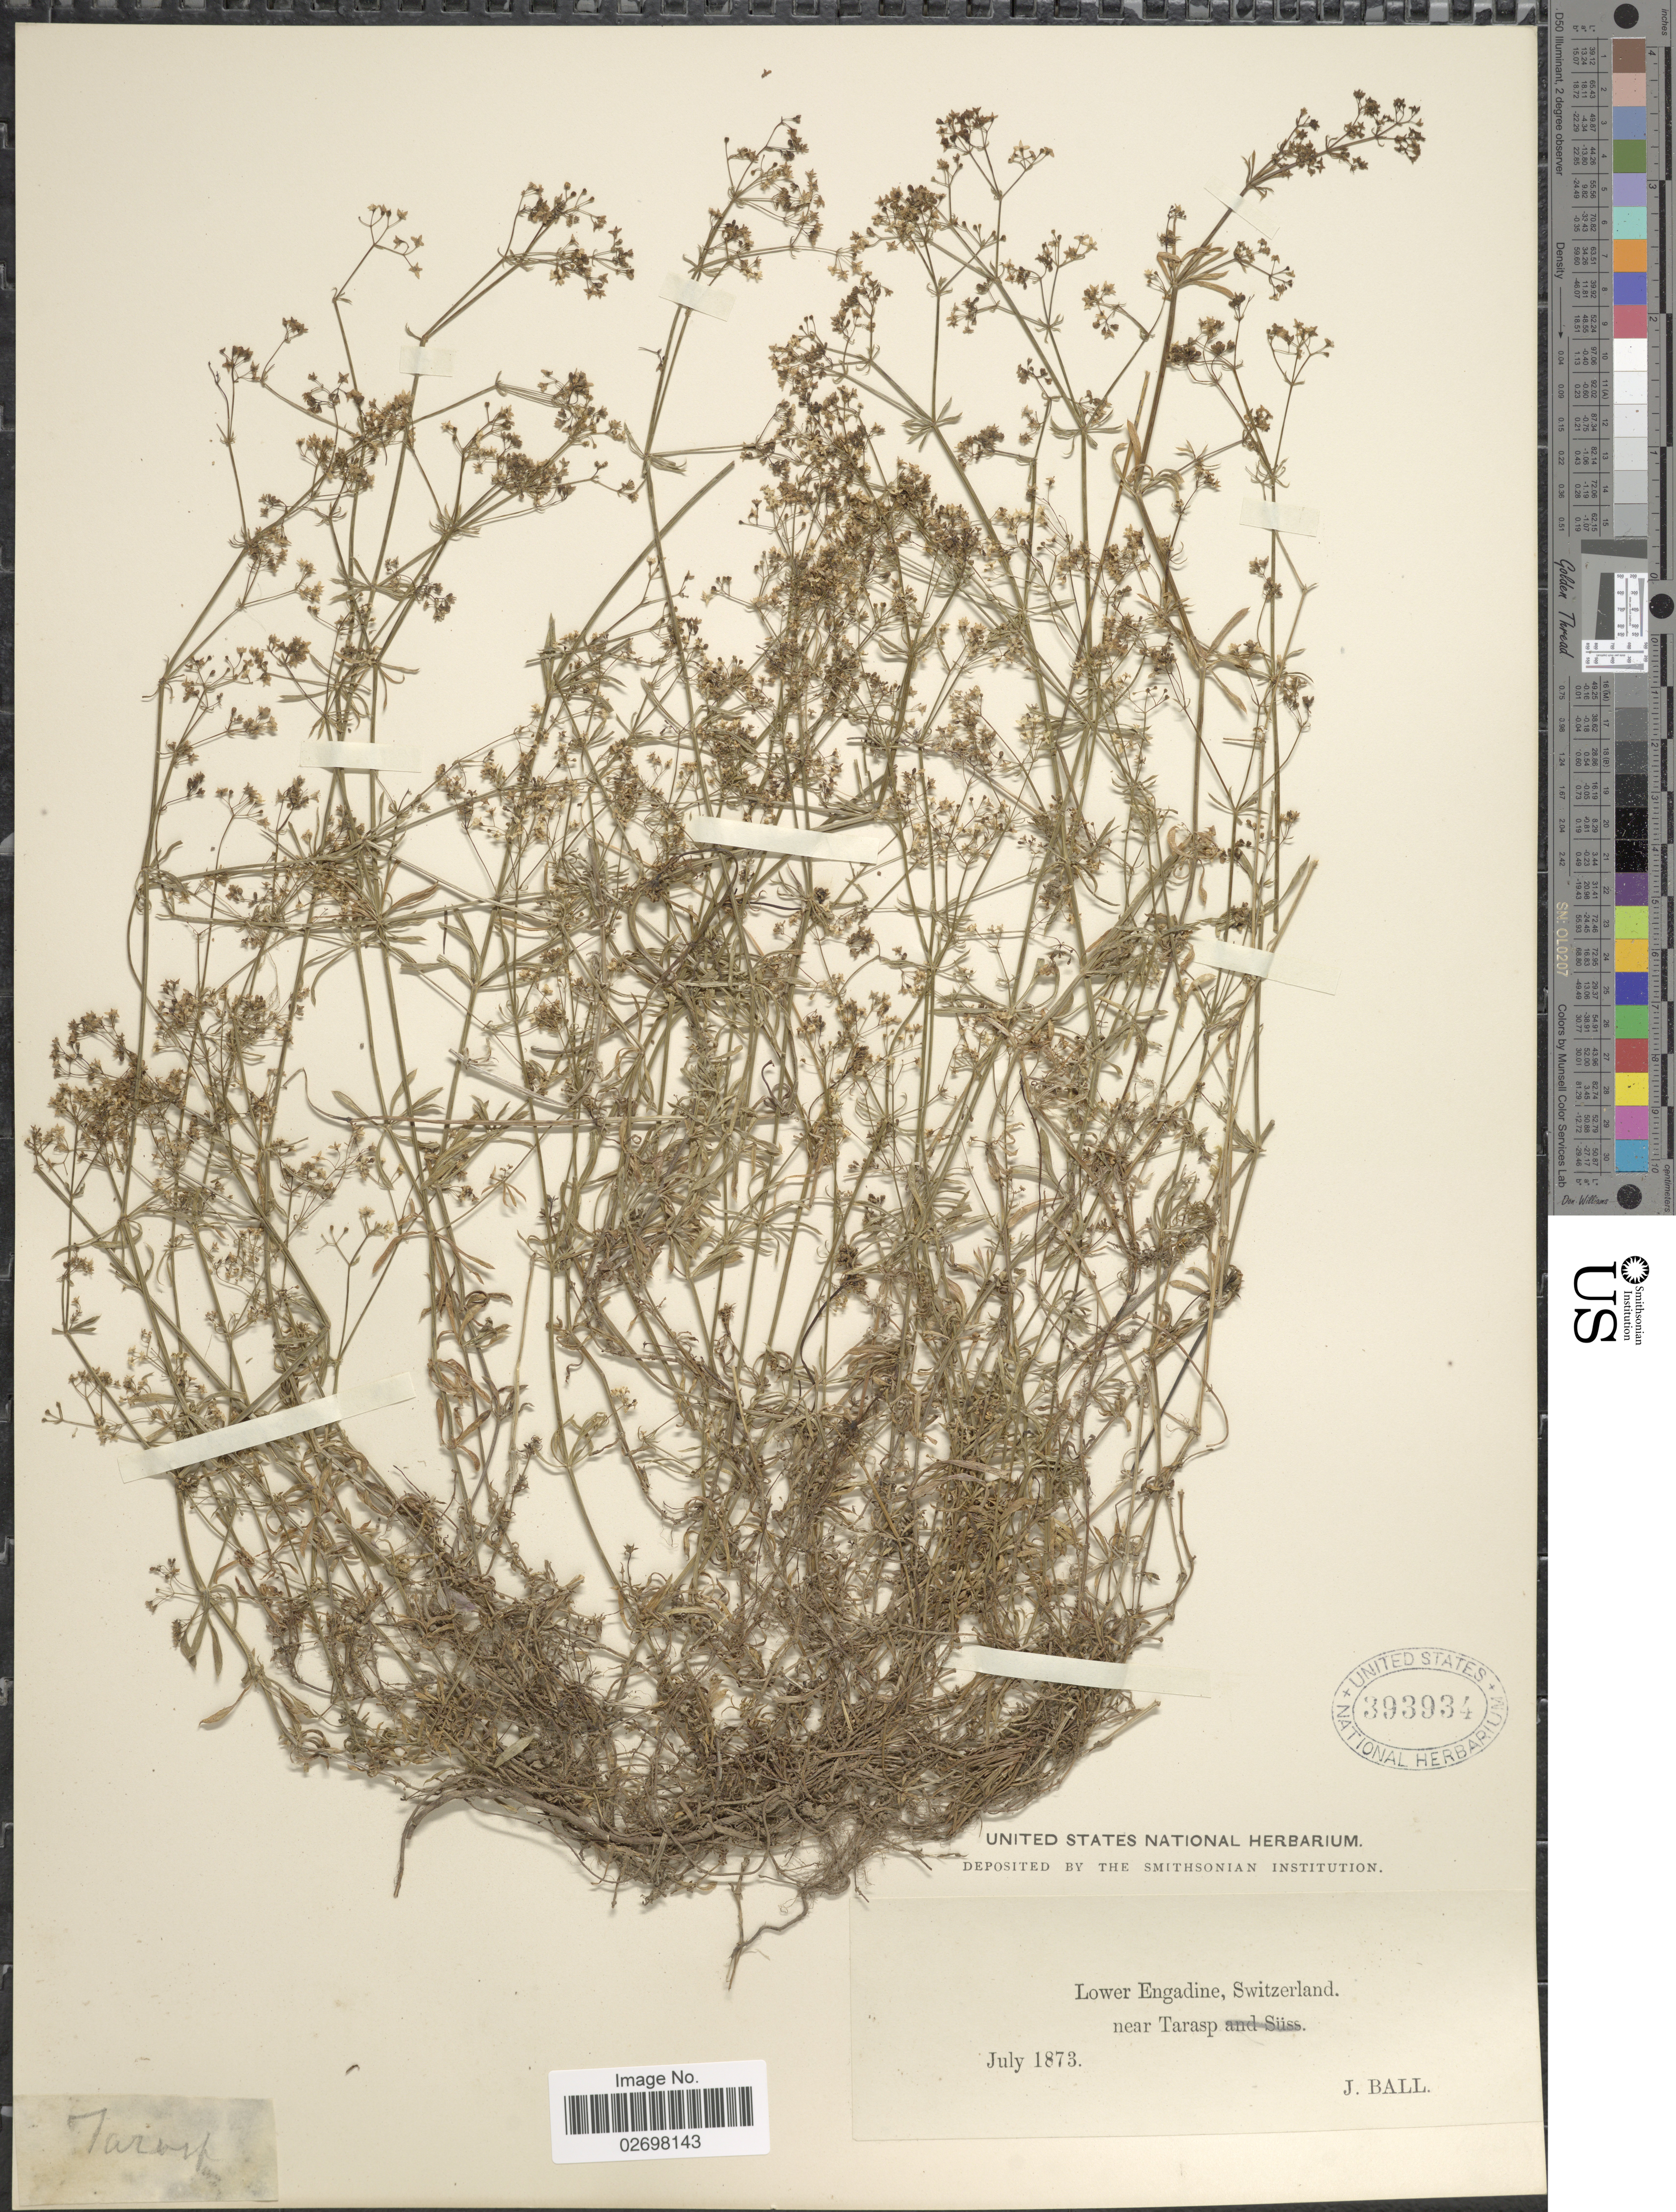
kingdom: Plantae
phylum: Tracheophyta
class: Magnoliopsida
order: Gentianales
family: Rubiaceae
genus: Galium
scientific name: Galium sp.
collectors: J. Ball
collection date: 1873-07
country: Switzerland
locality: Lower Engadine, near Tarasp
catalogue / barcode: US 393934